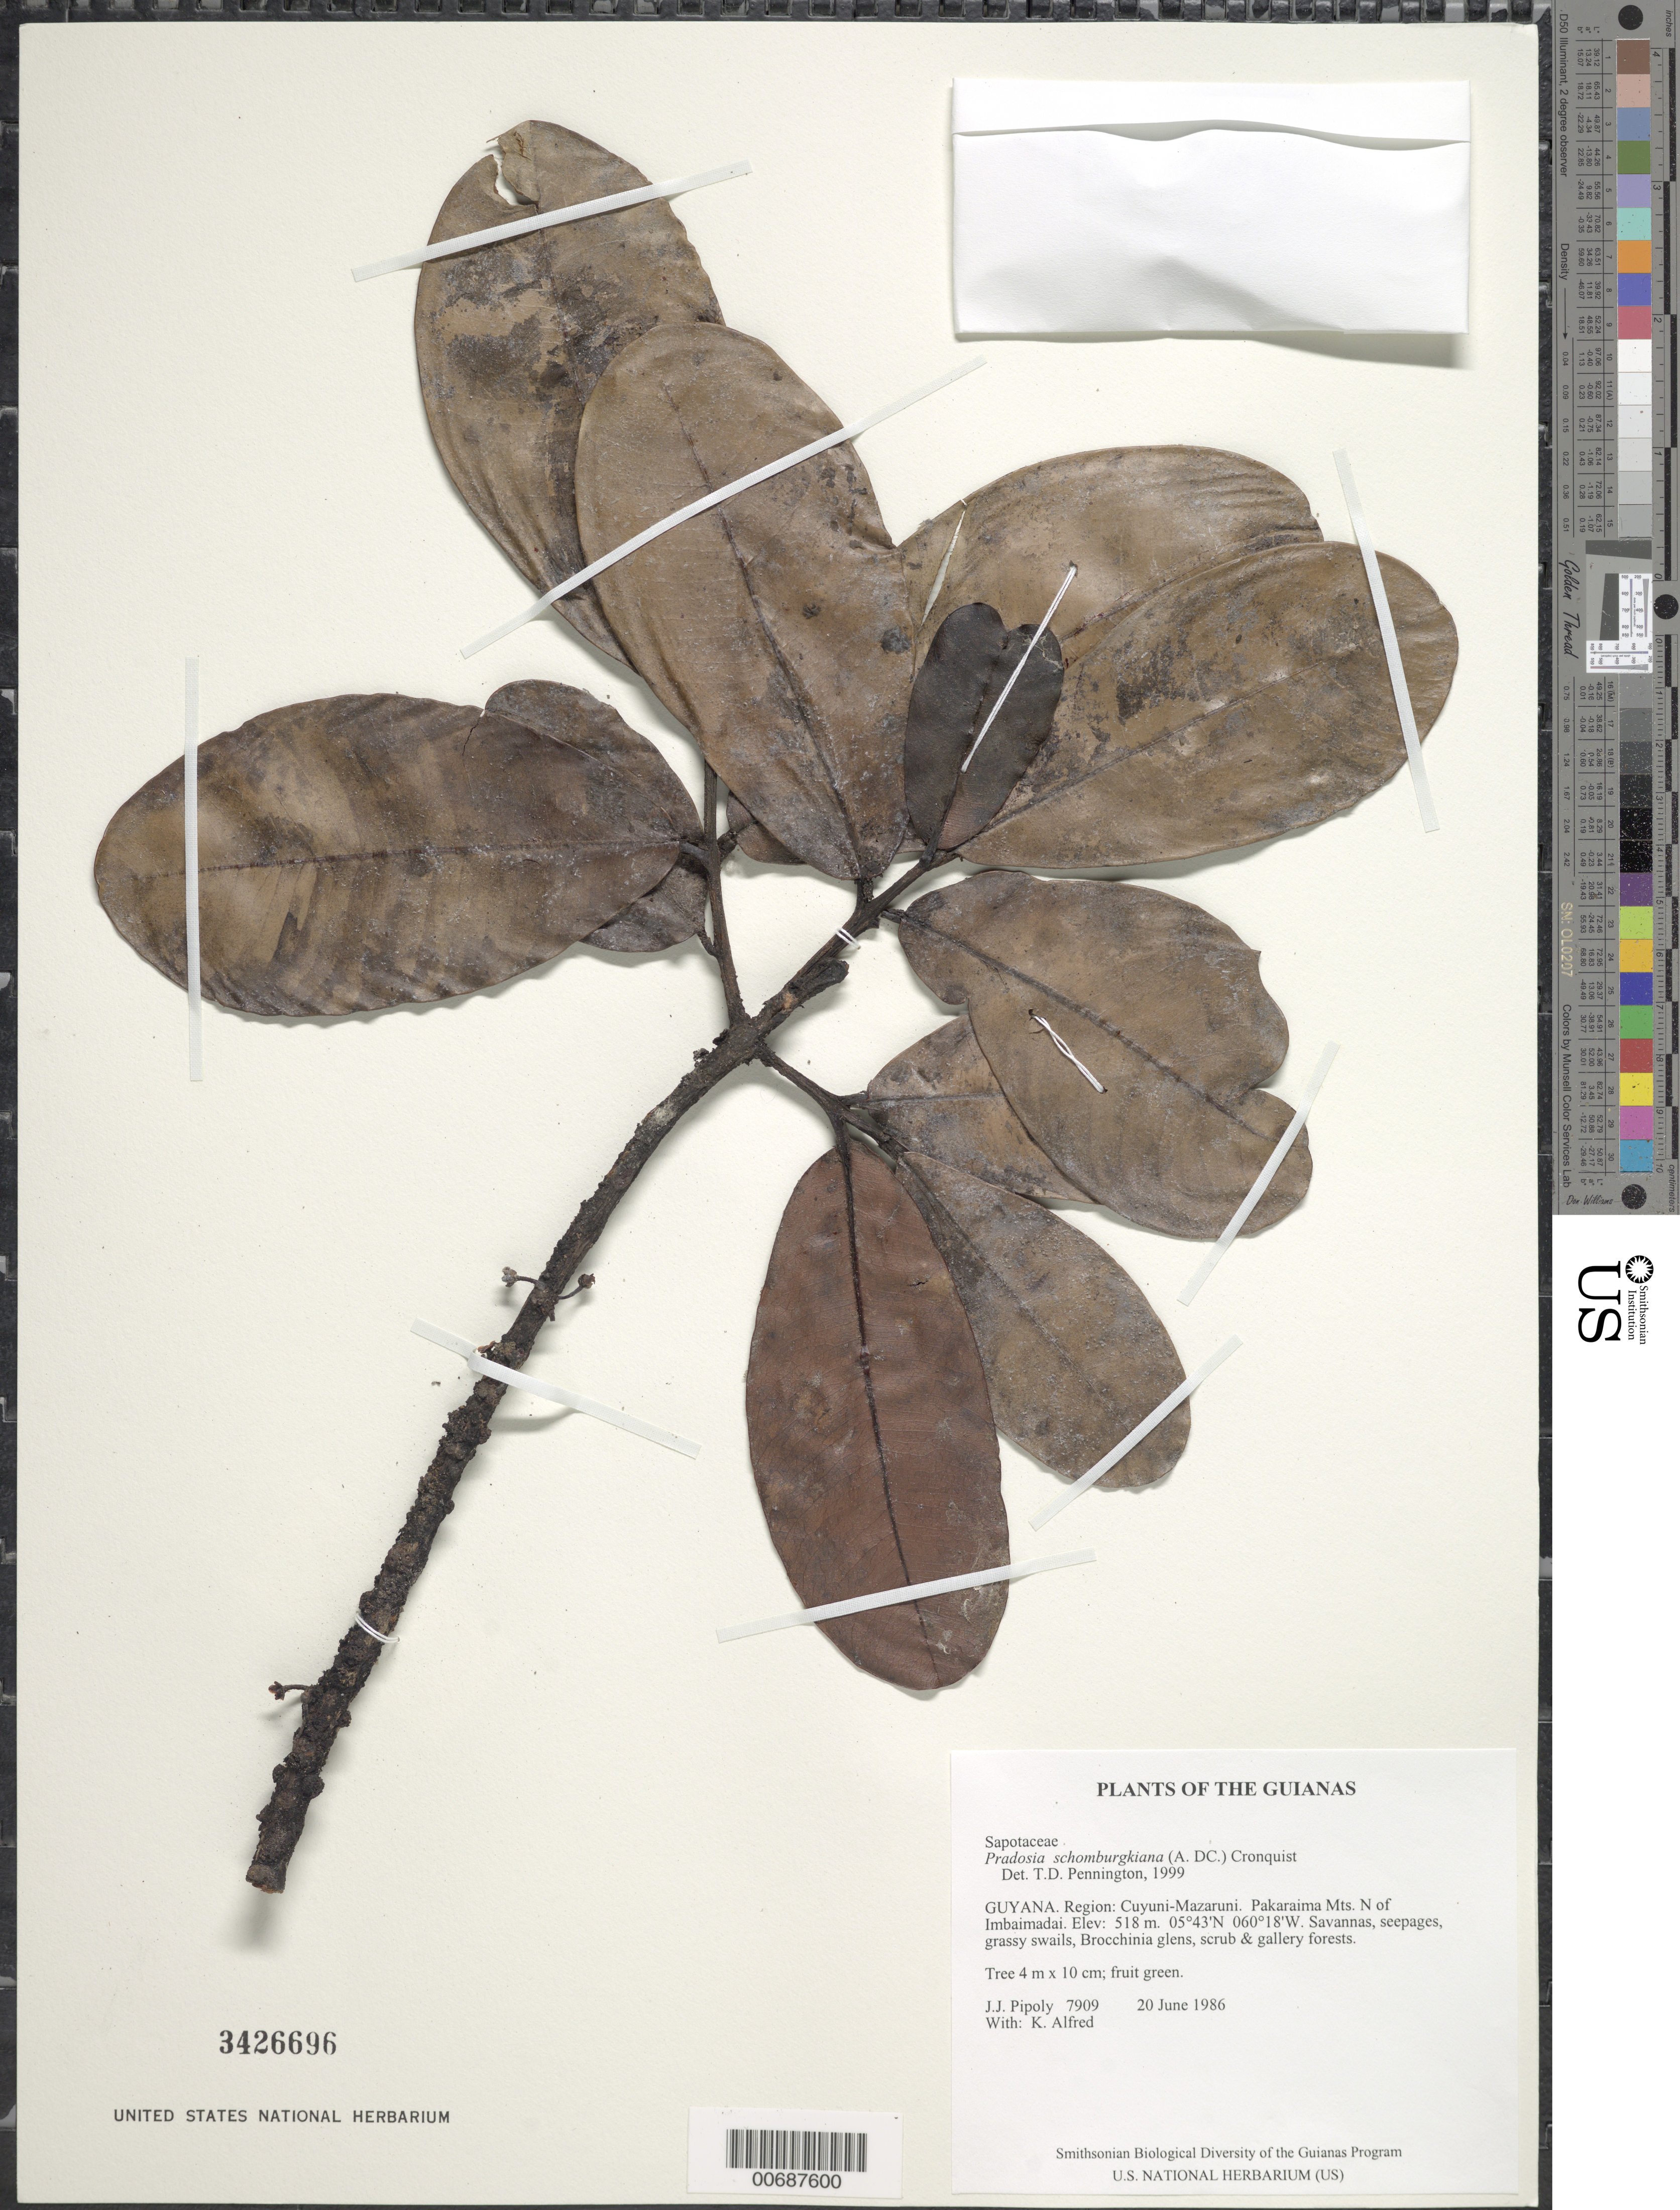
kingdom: Plantae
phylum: Tracheophyta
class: Magnoliopsida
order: Ericales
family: Sapotaceae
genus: Pradosia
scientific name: Pradosia schomburgkiana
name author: (A. DC.) Cronq.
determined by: Pennington, T. D., (K)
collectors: J. J. Pipoly & K. Alfred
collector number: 7909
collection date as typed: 20 June 1986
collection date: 1986-06-20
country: Guyana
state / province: Cuyuni-Mazaruni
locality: Pakaraima Mts. N of Imbaimadai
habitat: Savannas, seepages, grassy swails, Brocchinia glens, scrub & gallery forests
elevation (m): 518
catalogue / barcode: US 3426696